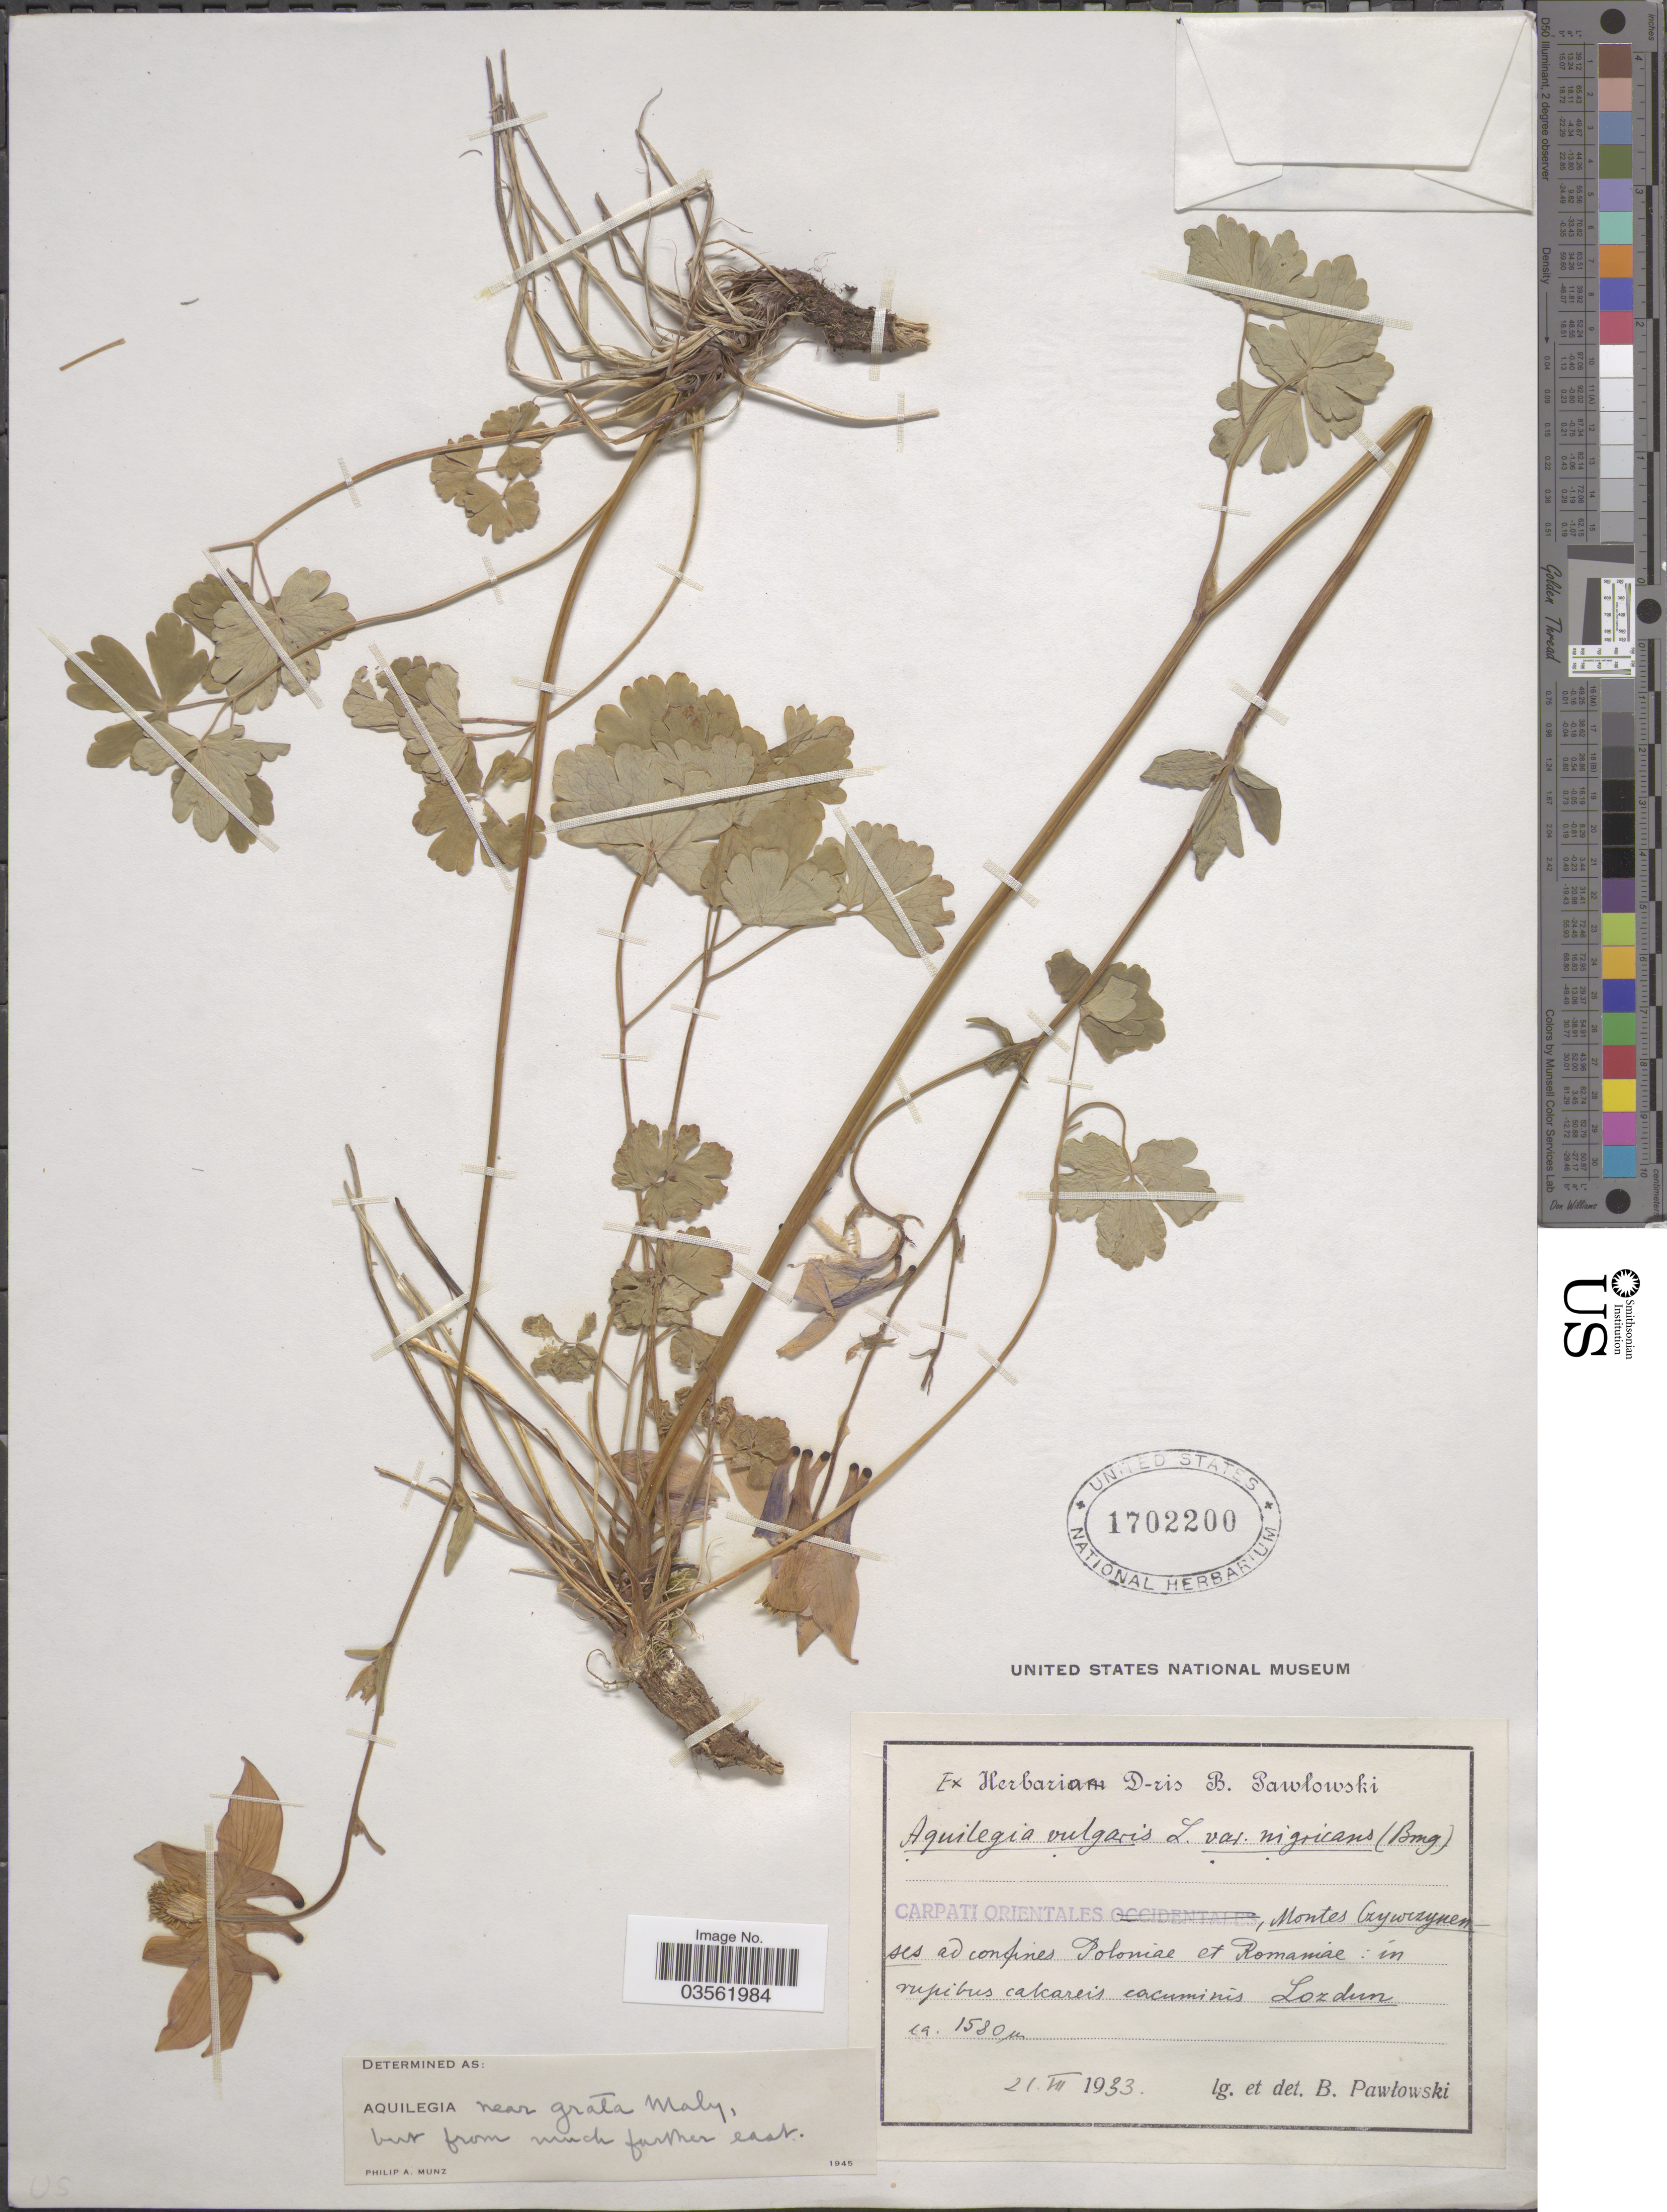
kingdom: Plantae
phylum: Tracheophyta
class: Magnoliopsida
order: Ranunculales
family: Ranunculaceae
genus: Aquilegia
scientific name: Aquilegia vulgaris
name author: L.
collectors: B. Pawlowski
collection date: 1933-07-21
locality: Carpati Orientales, Montes Czywezynenses ad confines Poloniae et Romaniae: in rupibus calcareis cacuminis Lozdun.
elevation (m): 1580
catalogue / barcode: US 1702200